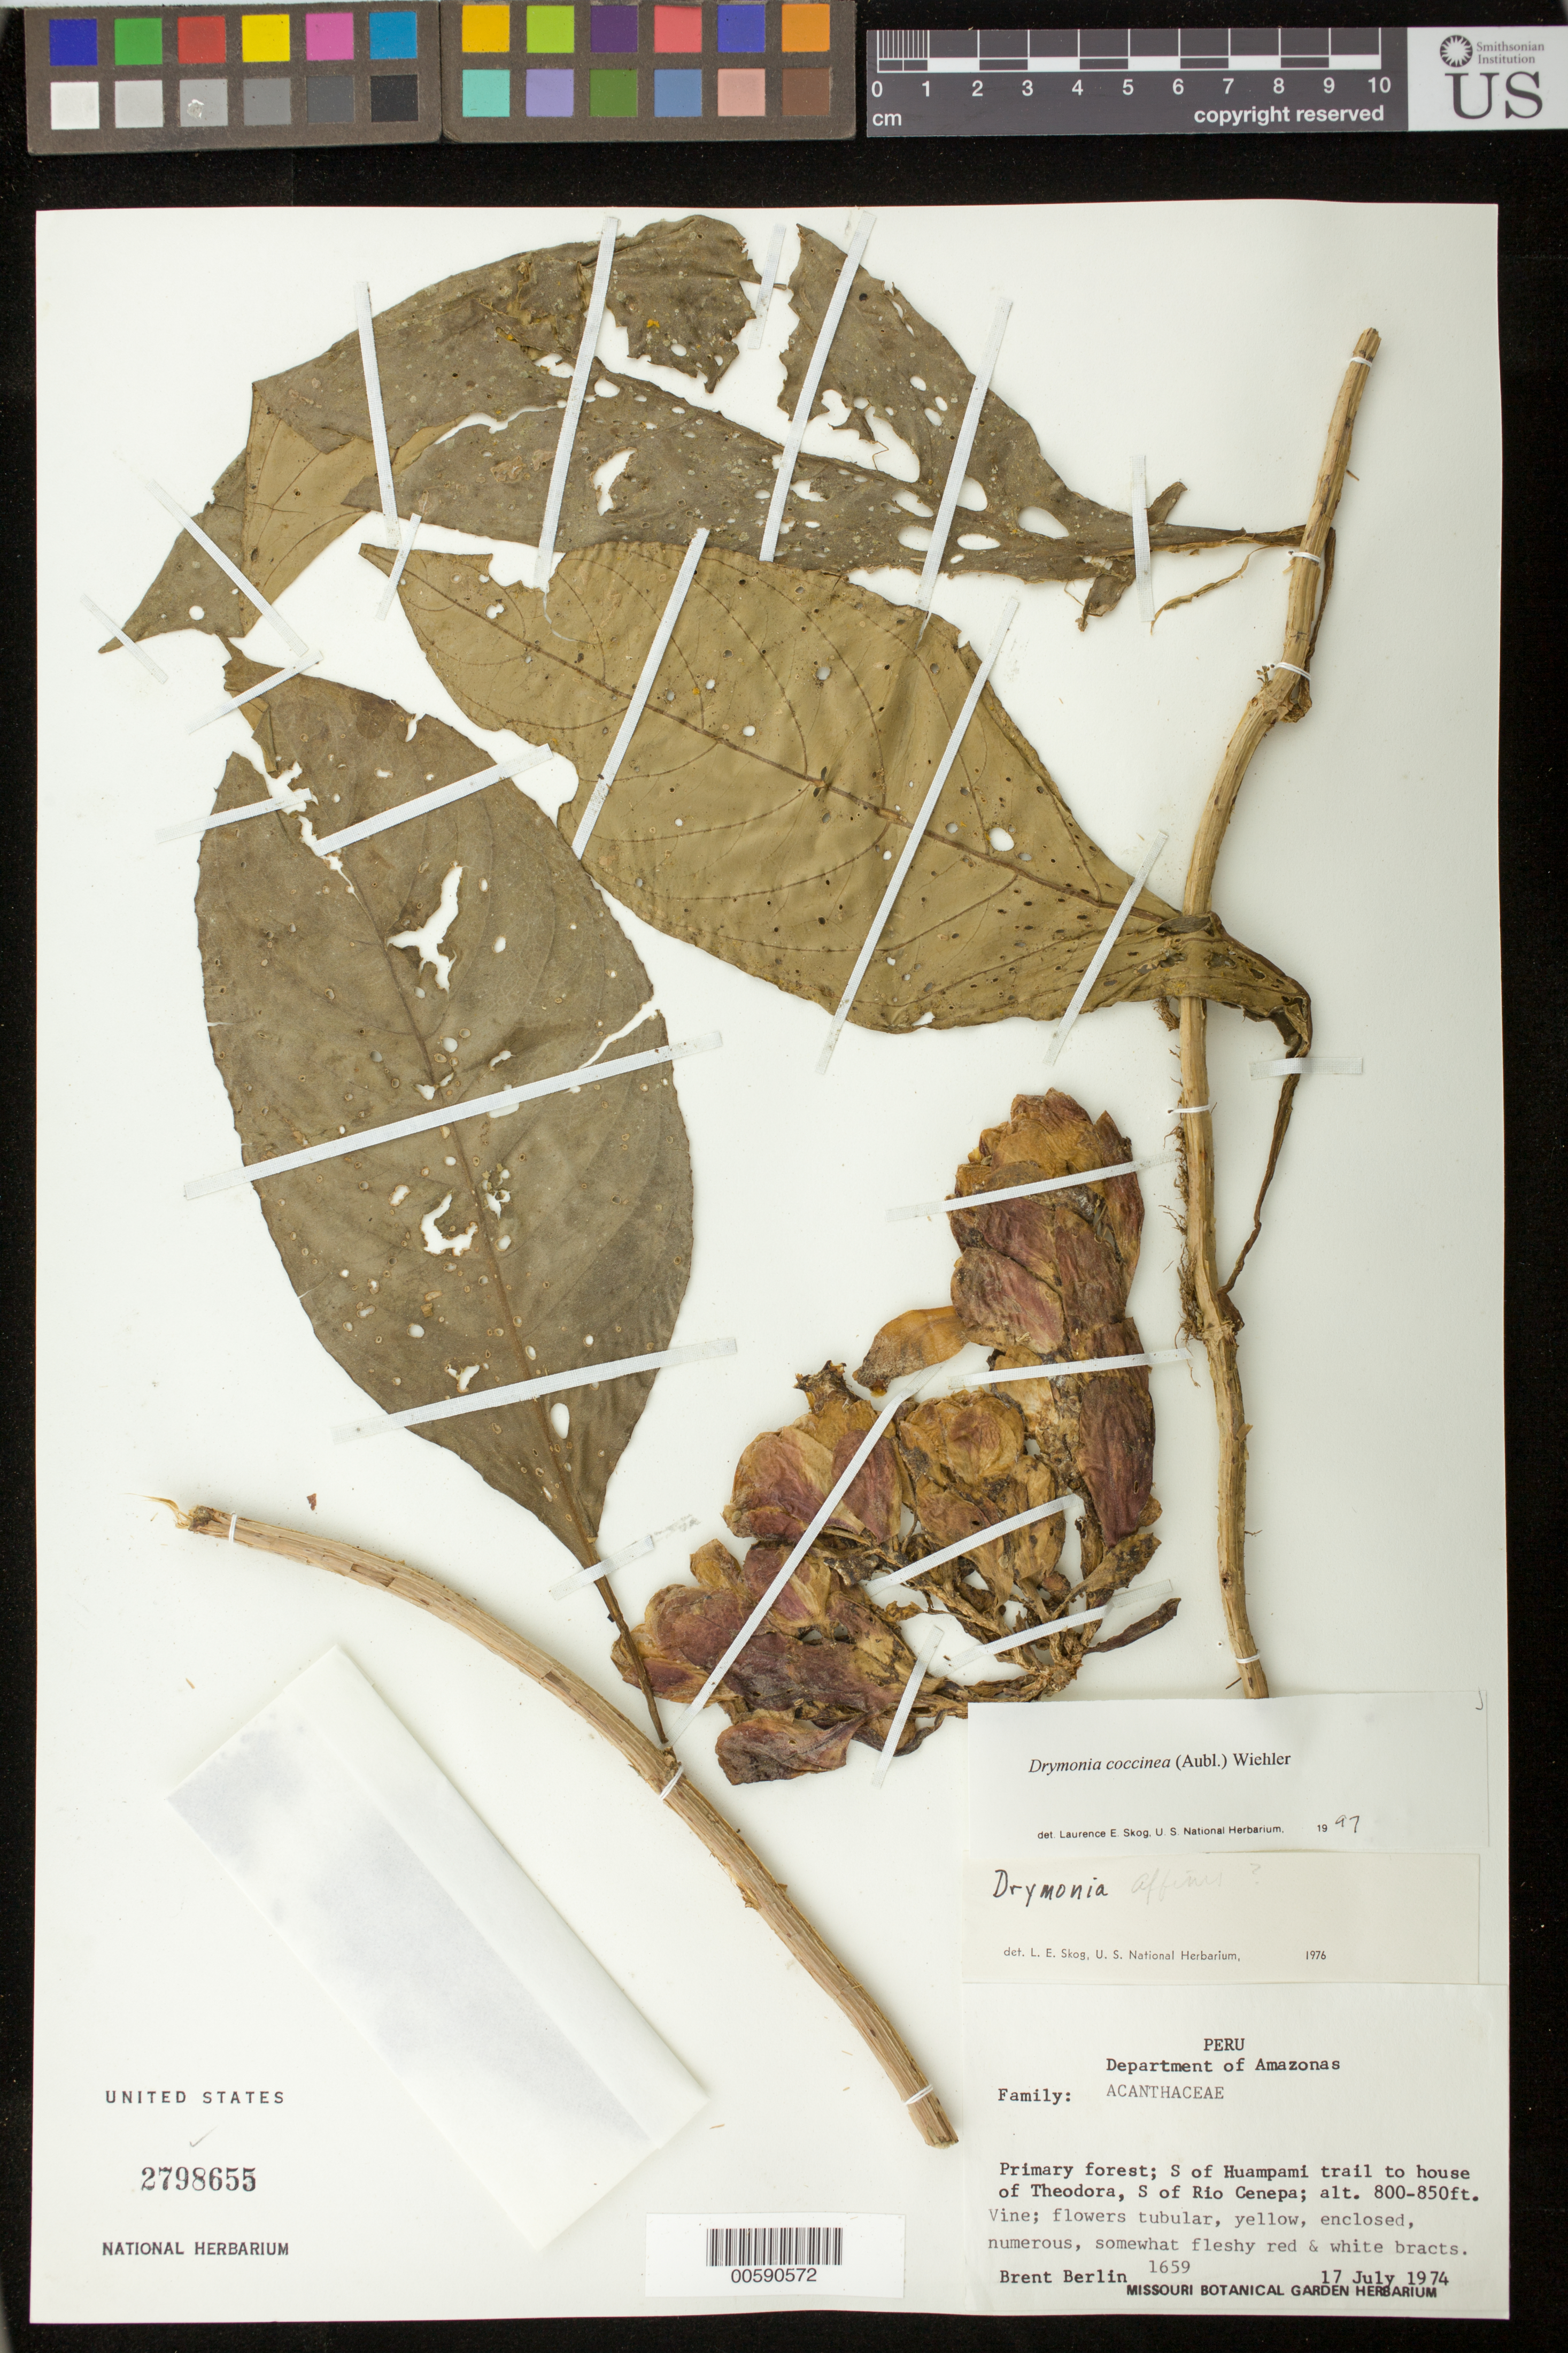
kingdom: Plantae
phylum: Tracheophyta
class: Magnoliopsida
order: Lamiales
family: Gesneriaceae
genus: Drymonia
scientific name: Drymonia coccinea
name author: (Aubl.) Wiehler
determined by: Skog, Laurence E.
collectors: B. Berlin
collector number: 1659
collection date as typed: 17 Jul 1974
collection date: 1974-07-17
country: Peru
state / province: Amazonas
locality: S of Huampami trail to house of Theodora, S of Rio Cenepa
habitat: Primary forest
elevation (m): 244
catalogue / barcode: US 2798655